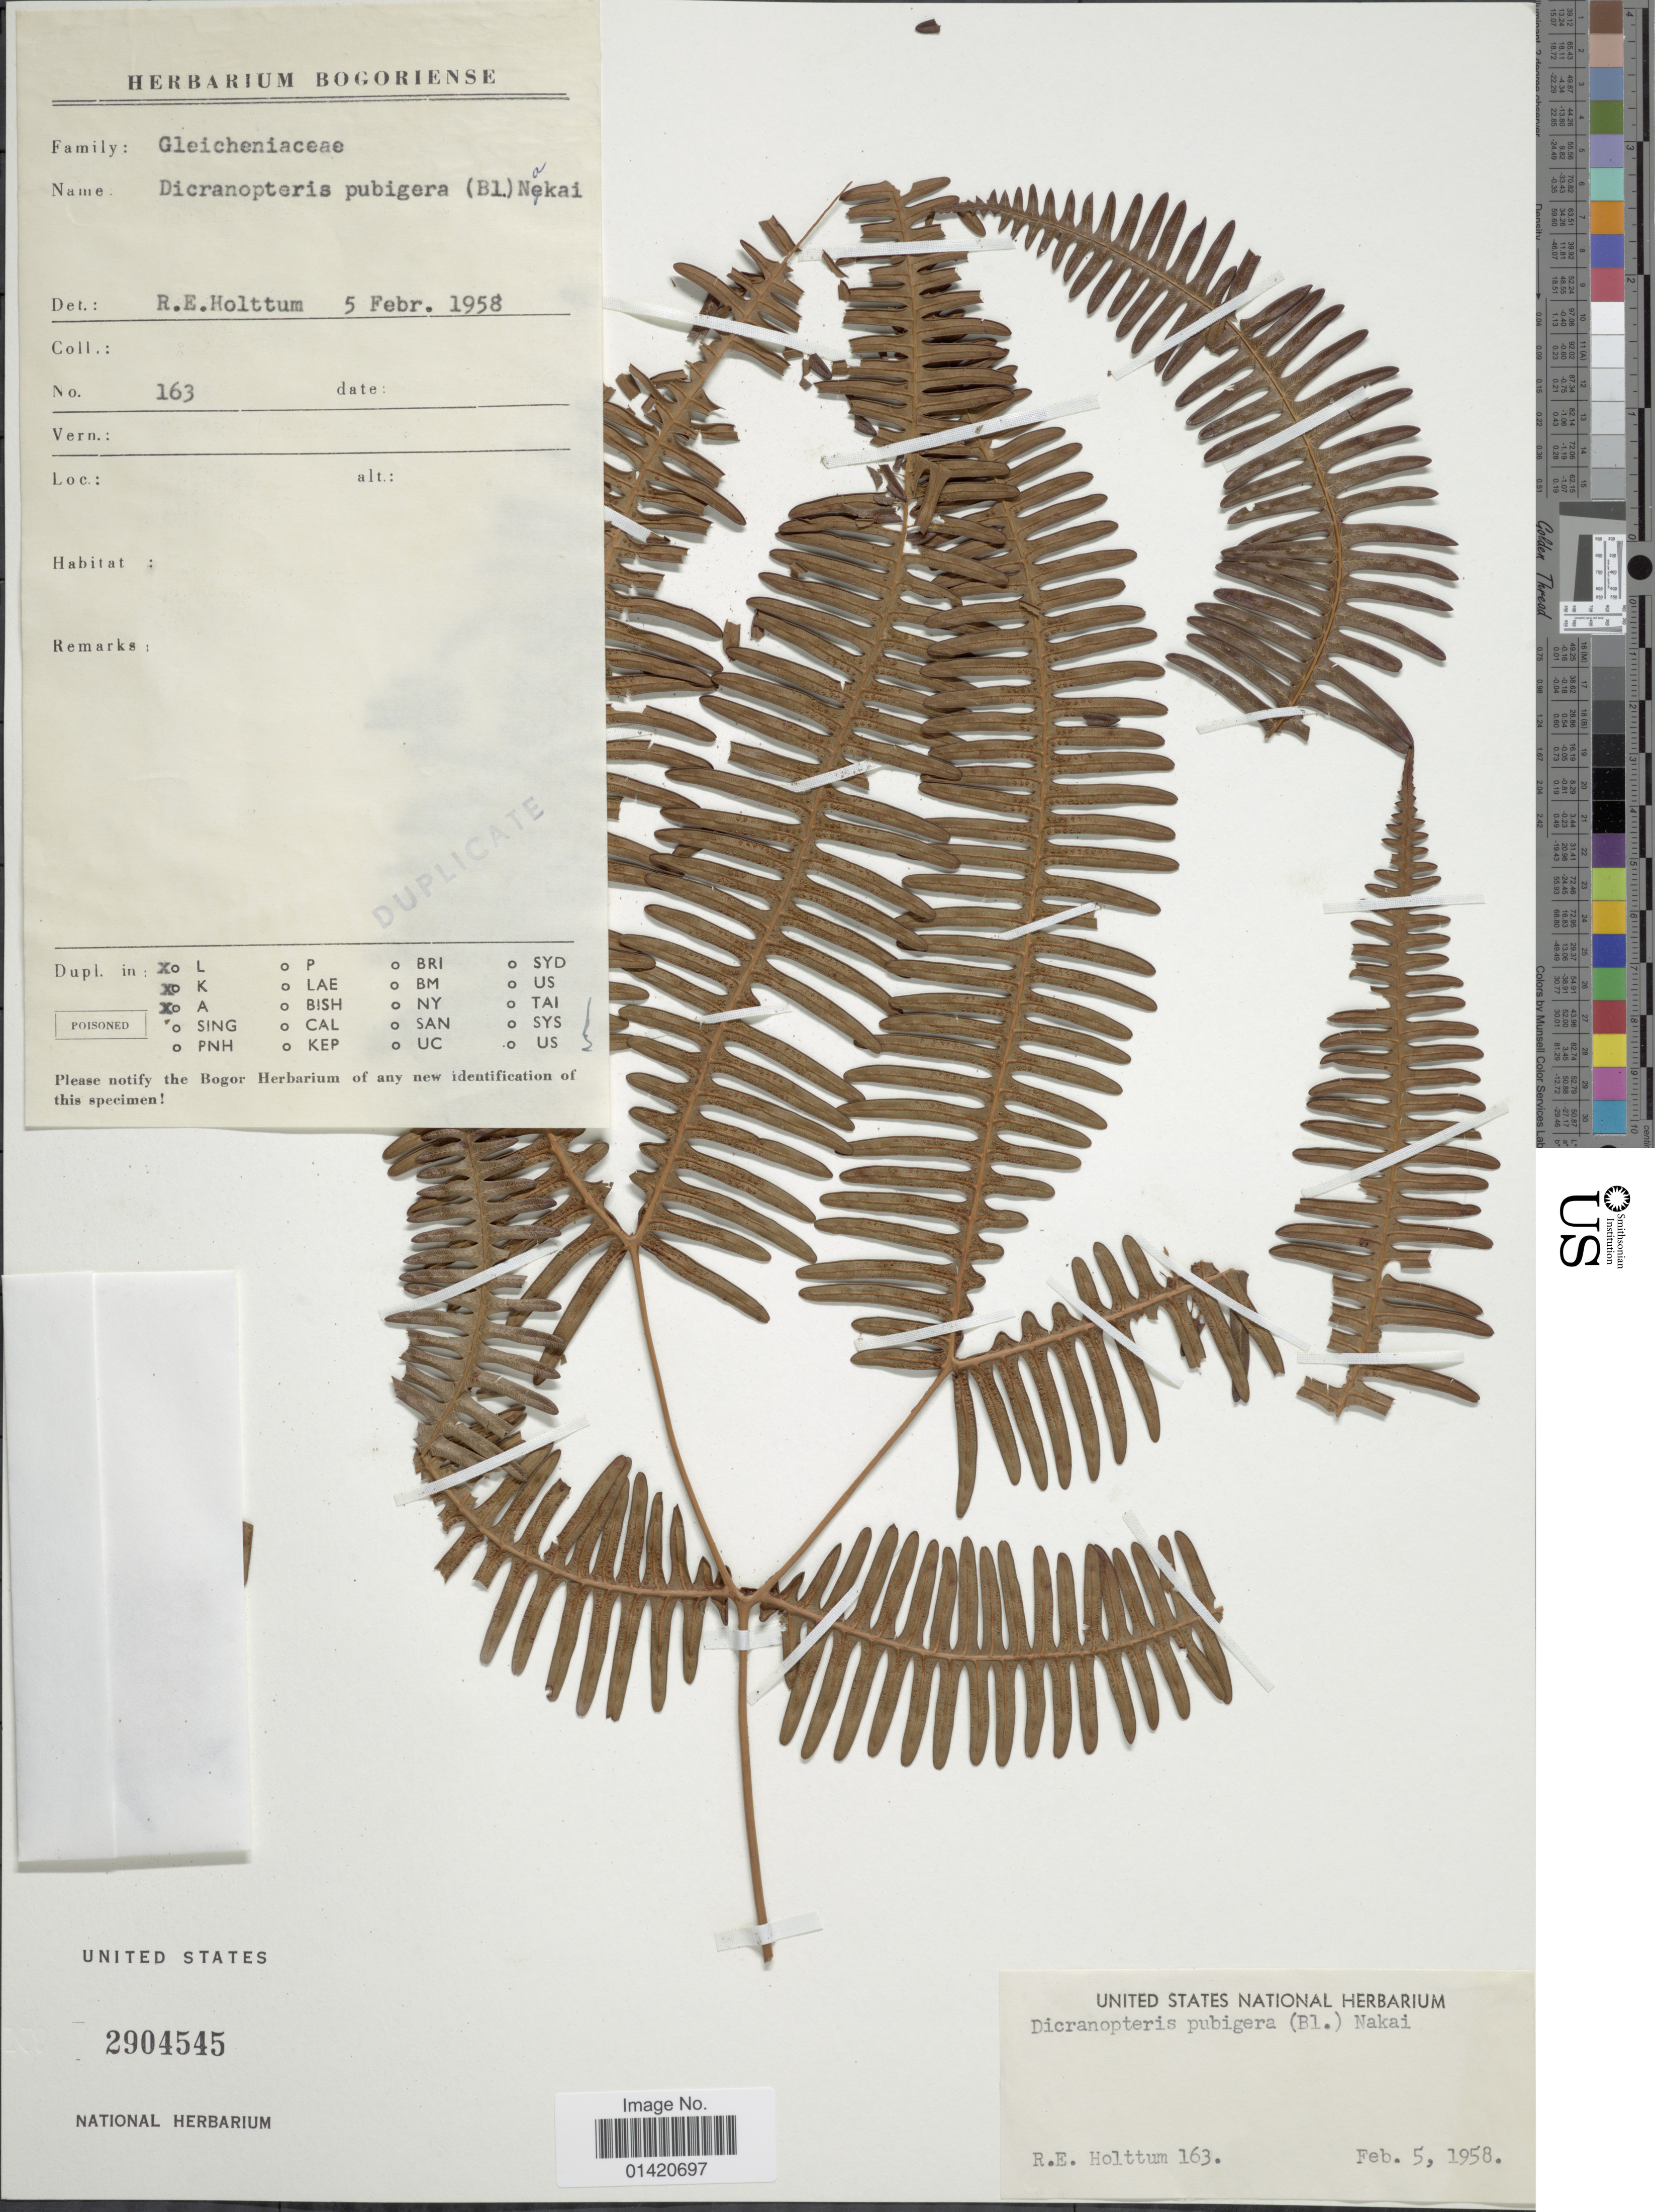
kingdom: Plantae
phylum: Tracheophyta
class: Polypodiopsida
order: Gleicheniales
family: Gleicheniaceae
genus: Dicranopteris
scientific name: Dicranopteris pubigera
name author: (Blume) Nakai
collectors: R. E. Holttum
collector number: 163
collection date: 1958-02-05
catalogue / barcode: US 2904545